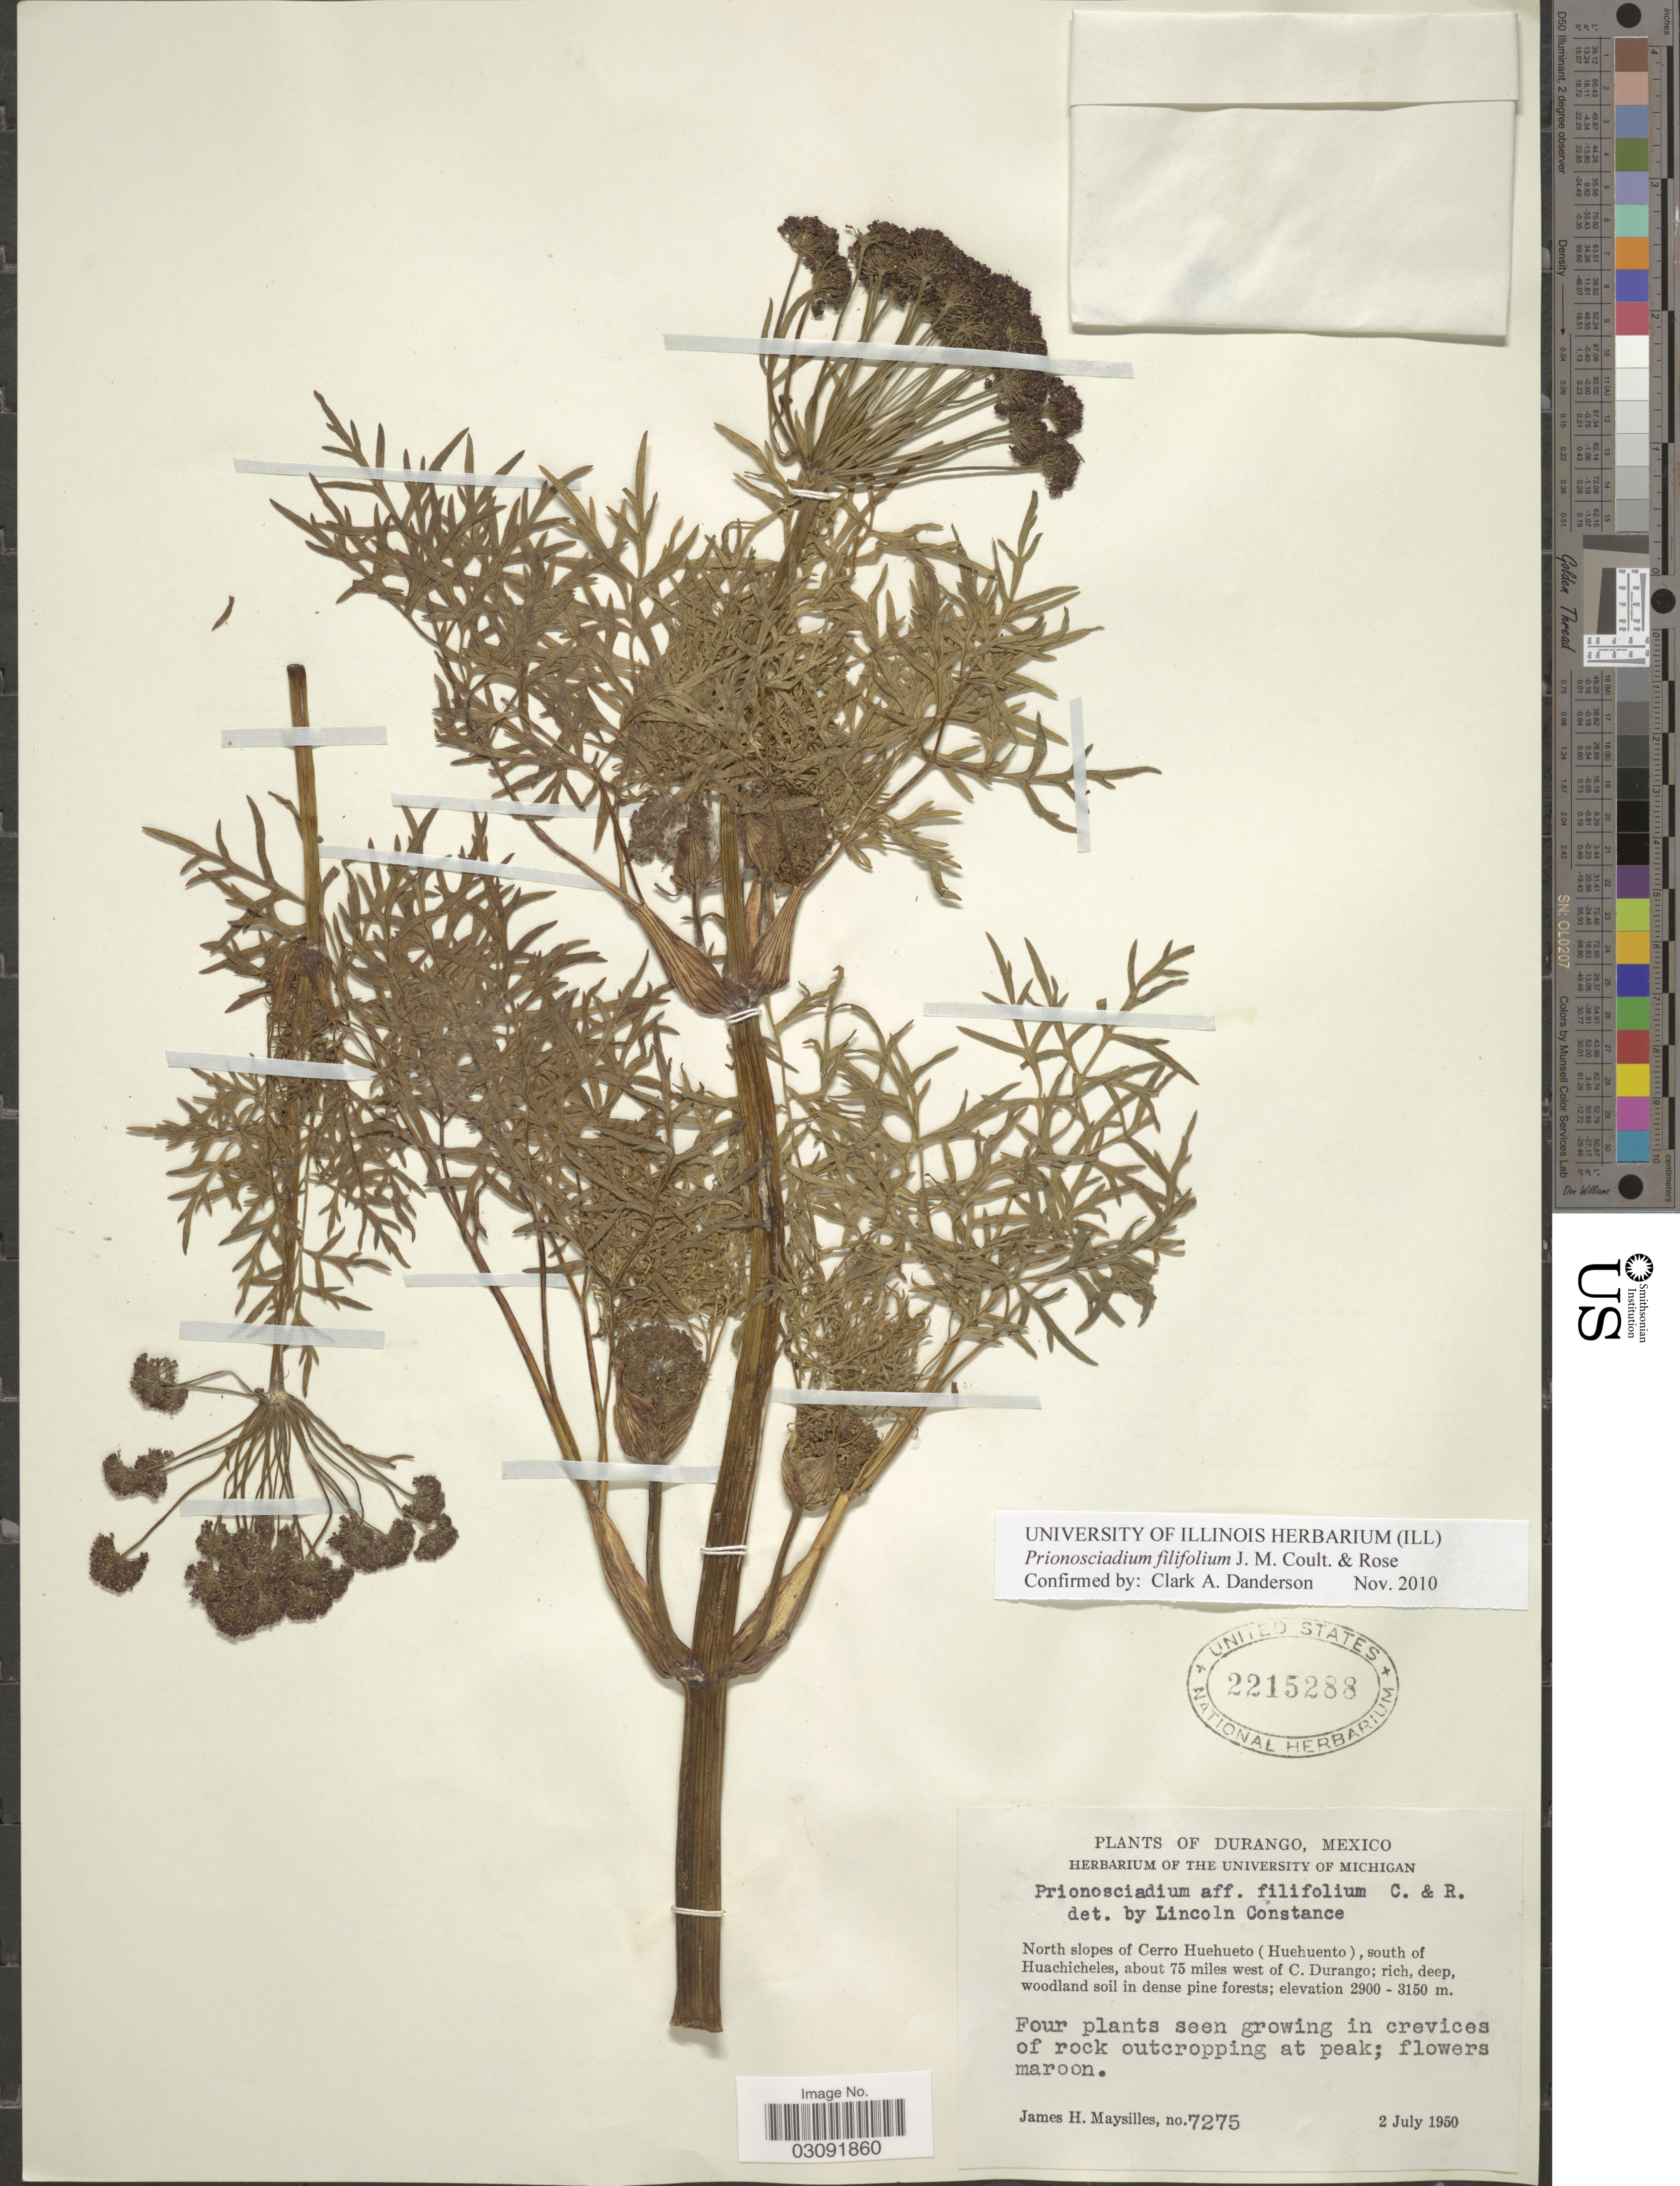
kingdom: Plantae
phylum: Tracheophyta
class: Magnoliopsida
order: Apiales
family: Apiaceae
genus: Prionosciadium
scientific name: Prionosciadium filifolium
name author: J.M. Coult. & Rose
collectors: J. Maysilles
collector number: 7275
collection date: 1950-07-02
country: Mexico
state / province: Durango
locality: North slopes of Cerro Huehueto (Huehueto), south of Huachicheles, abiut 75 miles west of C. Durango.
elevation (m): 2900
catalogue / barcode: US 2215288